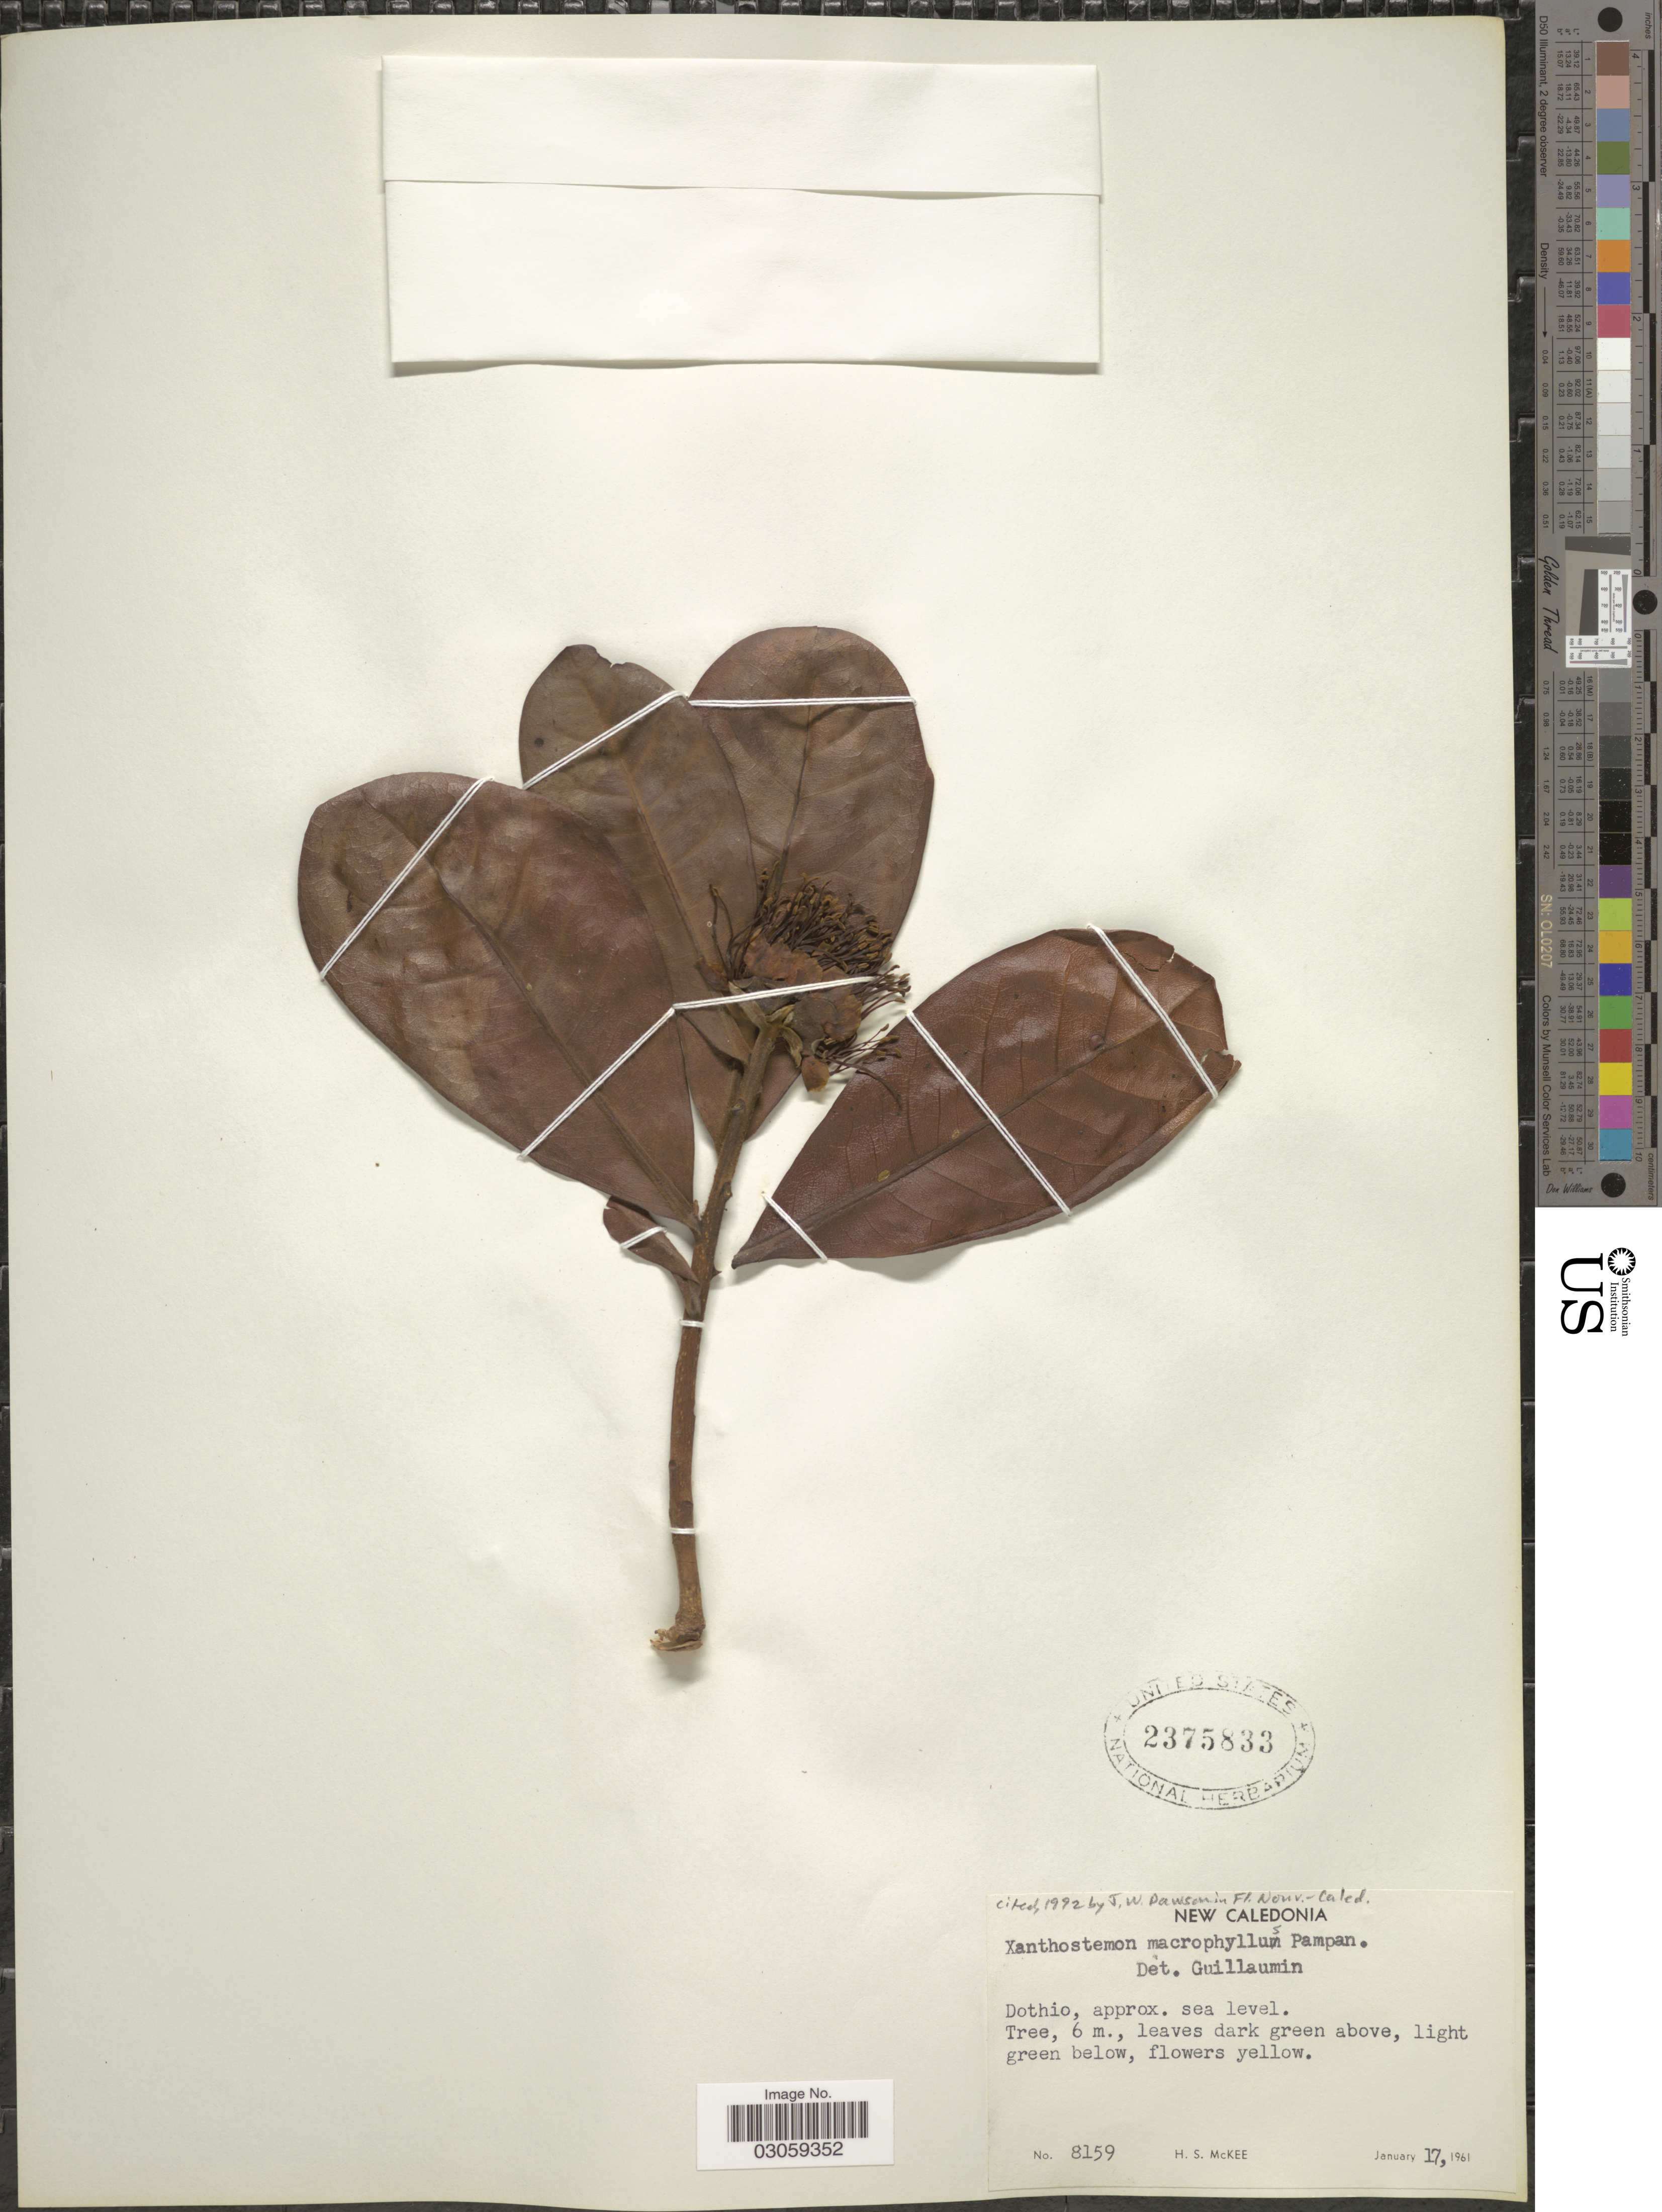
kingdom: Plantae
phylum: Tracheophyta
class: Magnoliopsida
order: Myrtales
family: Myrtaceae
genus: Xanthostemon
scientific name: Xanthostemon macrophyllus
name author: Pamp.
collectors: H. S. McKee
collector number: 8159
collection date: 1961-01-17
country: New Caledonia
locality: Dothio.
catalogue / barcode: US 2375833